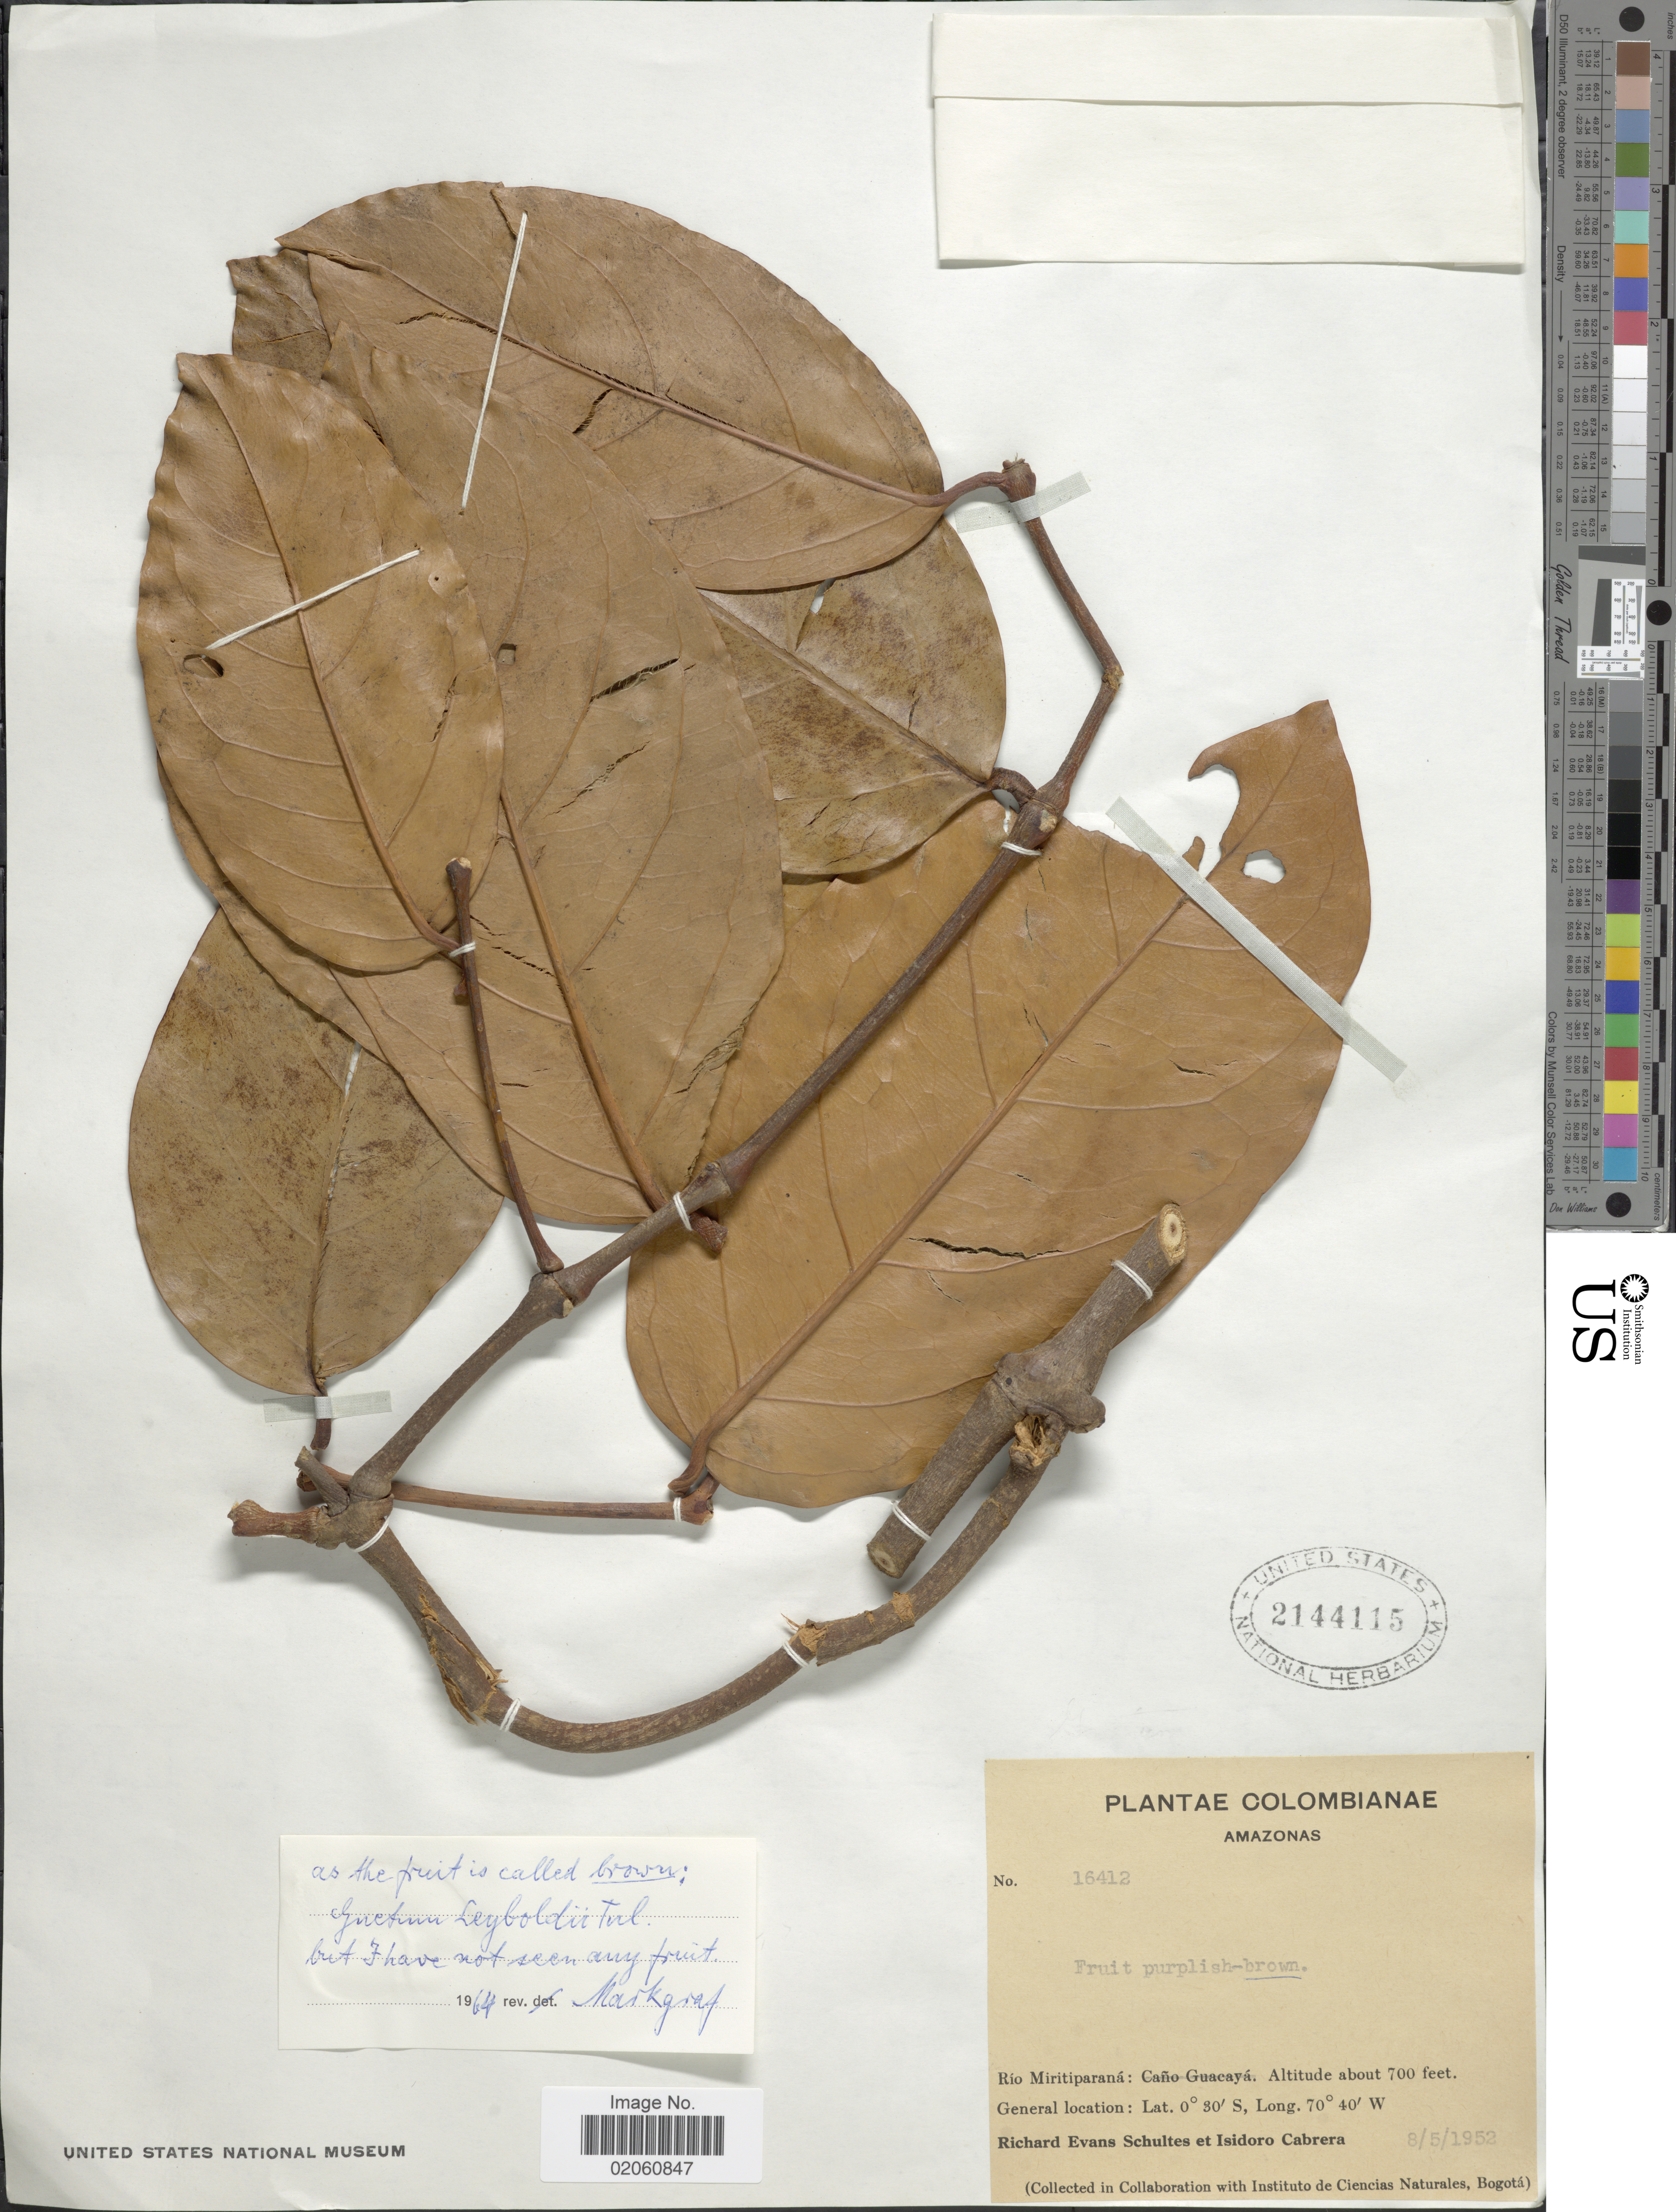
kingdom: Plantae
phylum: Tracheophyta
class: Gnetopsida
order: Gnetales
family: Gnetaceae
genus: Gnetum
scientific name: Gnetum leyboldii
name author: Tul.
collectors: R. E. Schultes & I. Cabrera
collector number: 16412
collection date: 1952-05-08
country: Colombia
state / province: Amazônas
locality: Río Miritiparaná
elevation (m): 213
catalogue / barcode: US 2144115